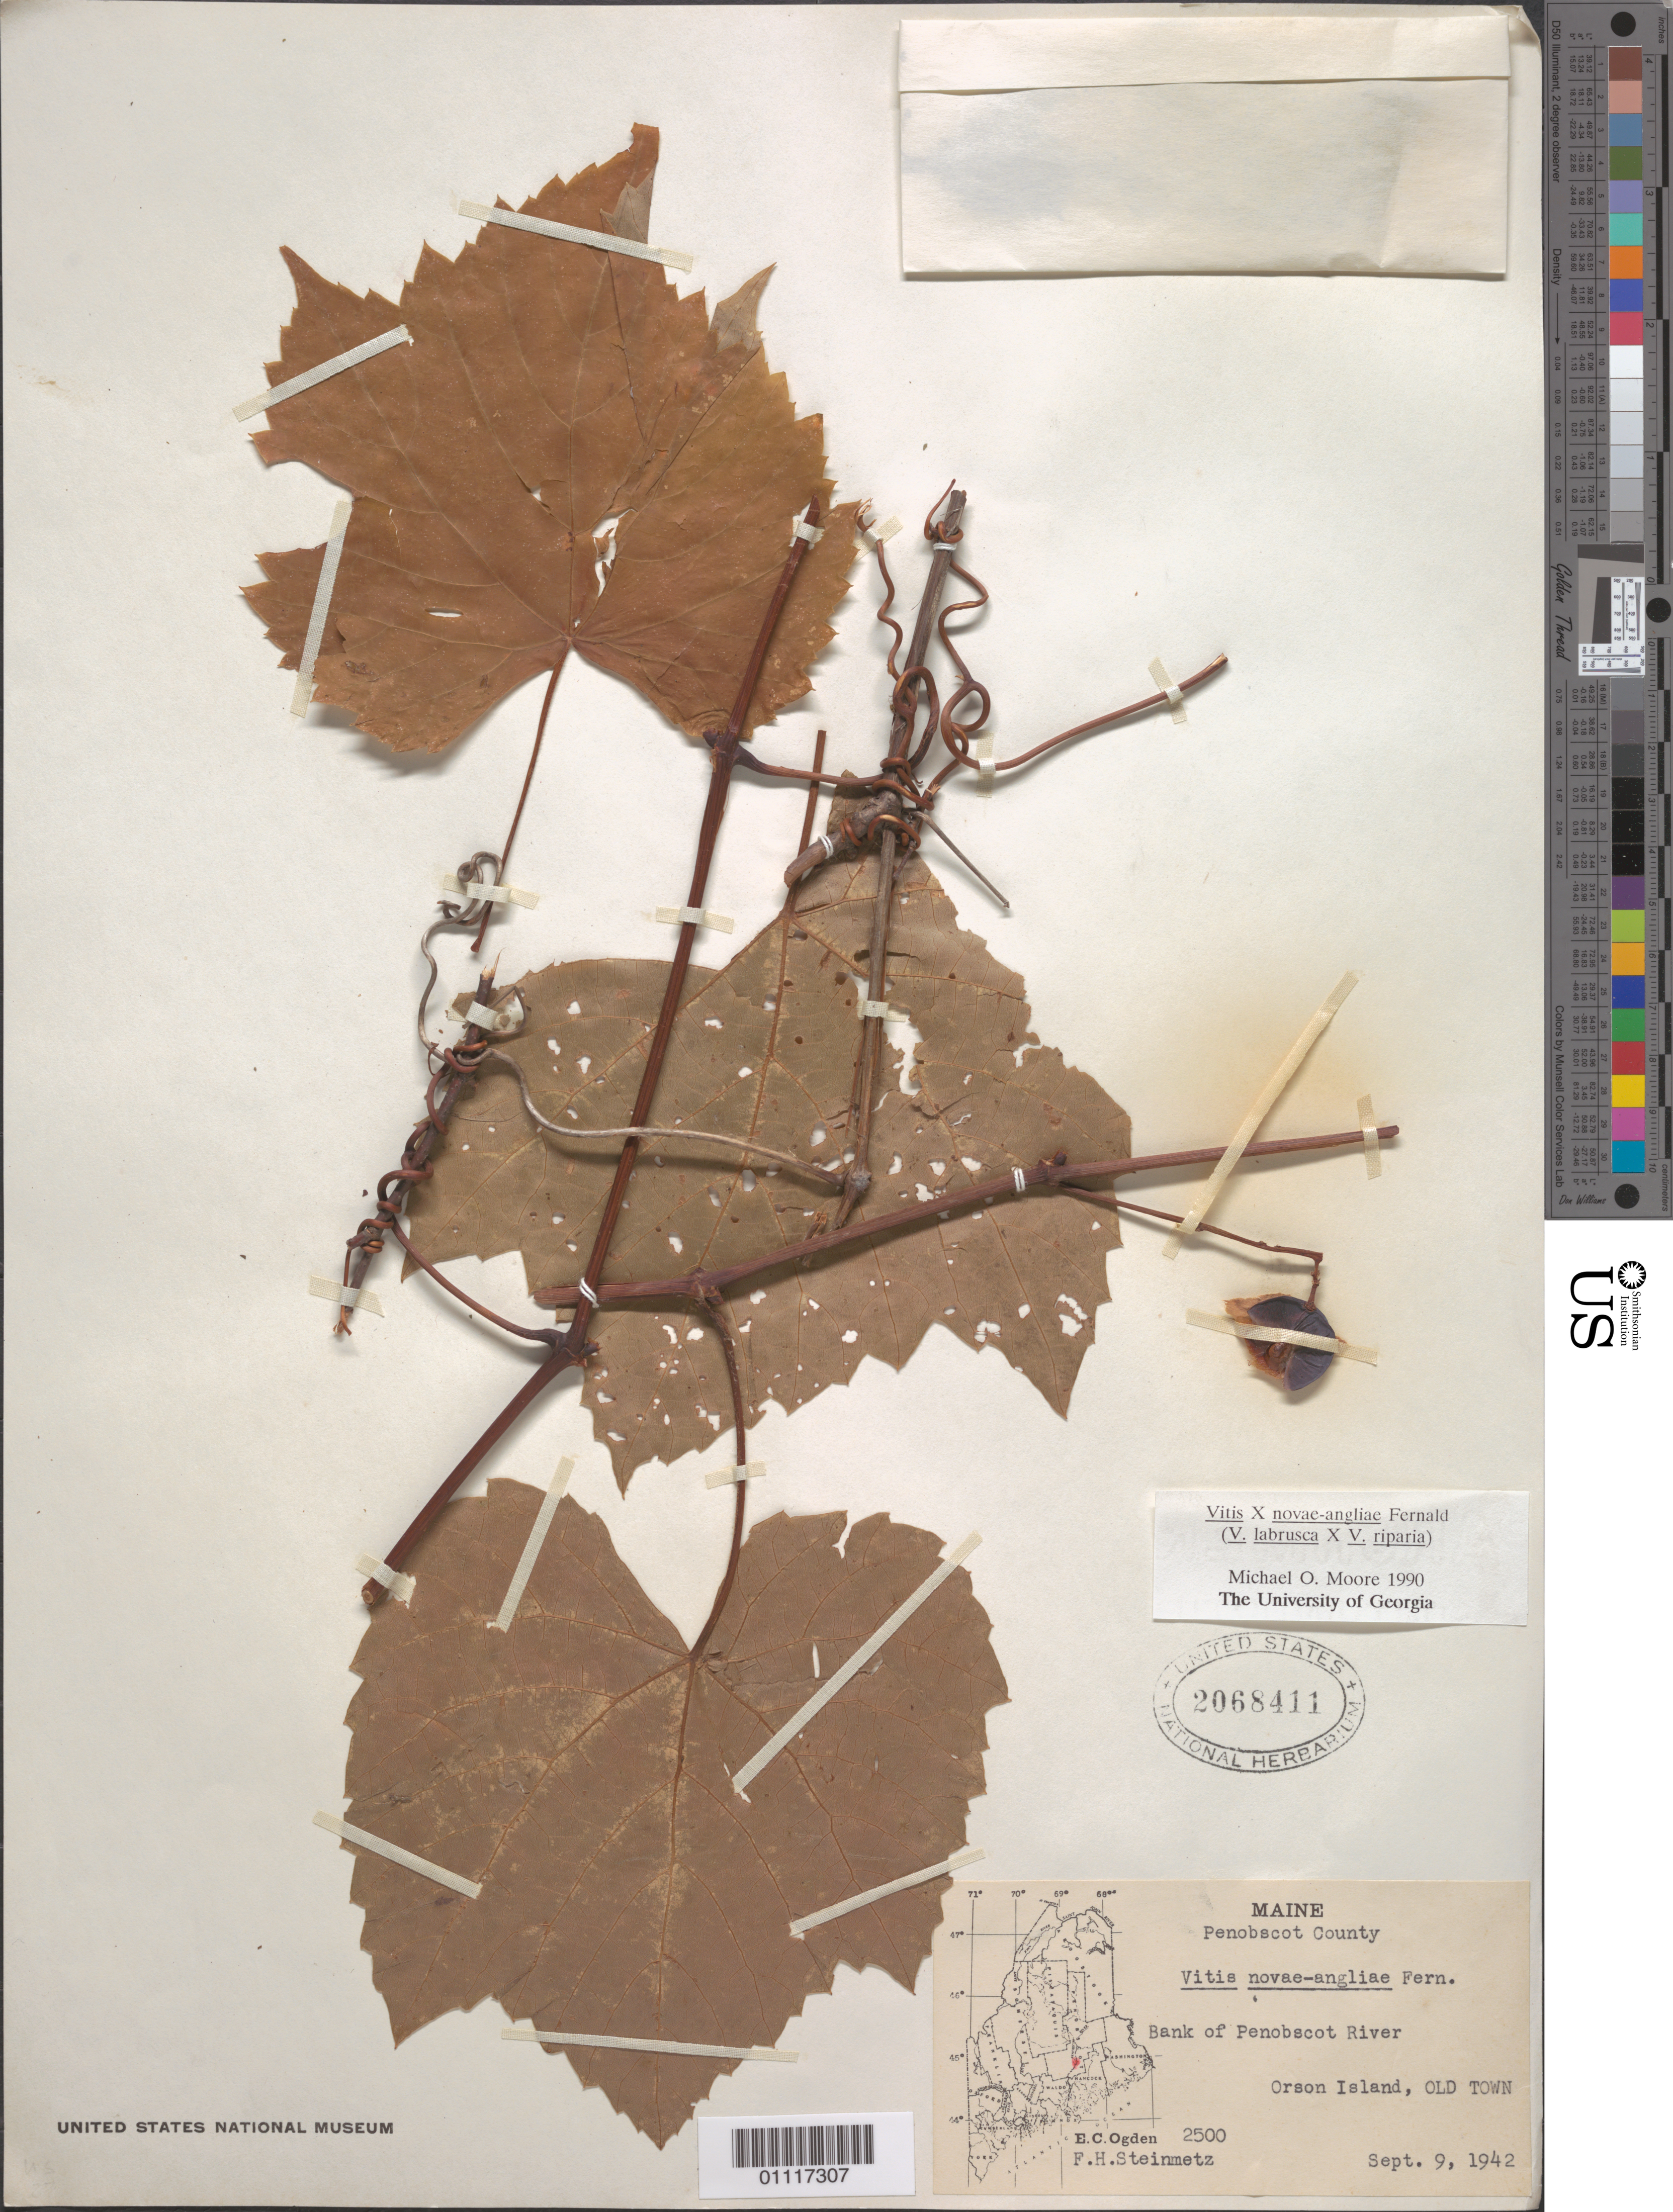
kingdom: Plantae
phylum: Tracheophyta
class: Magnoliopsida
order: Vitales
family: Vitaceae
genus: Vitis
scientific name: Vitis x novae-angliae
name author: Fernald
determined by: Moore, M. O.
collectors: E. Ogden & F. H. Steinmetz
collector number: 2500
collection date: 1942-09-09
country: United States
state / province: Maine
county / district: Penobscot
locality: Bank of Penobscot River, Orson Island, Old Town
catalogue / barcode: US 2068411